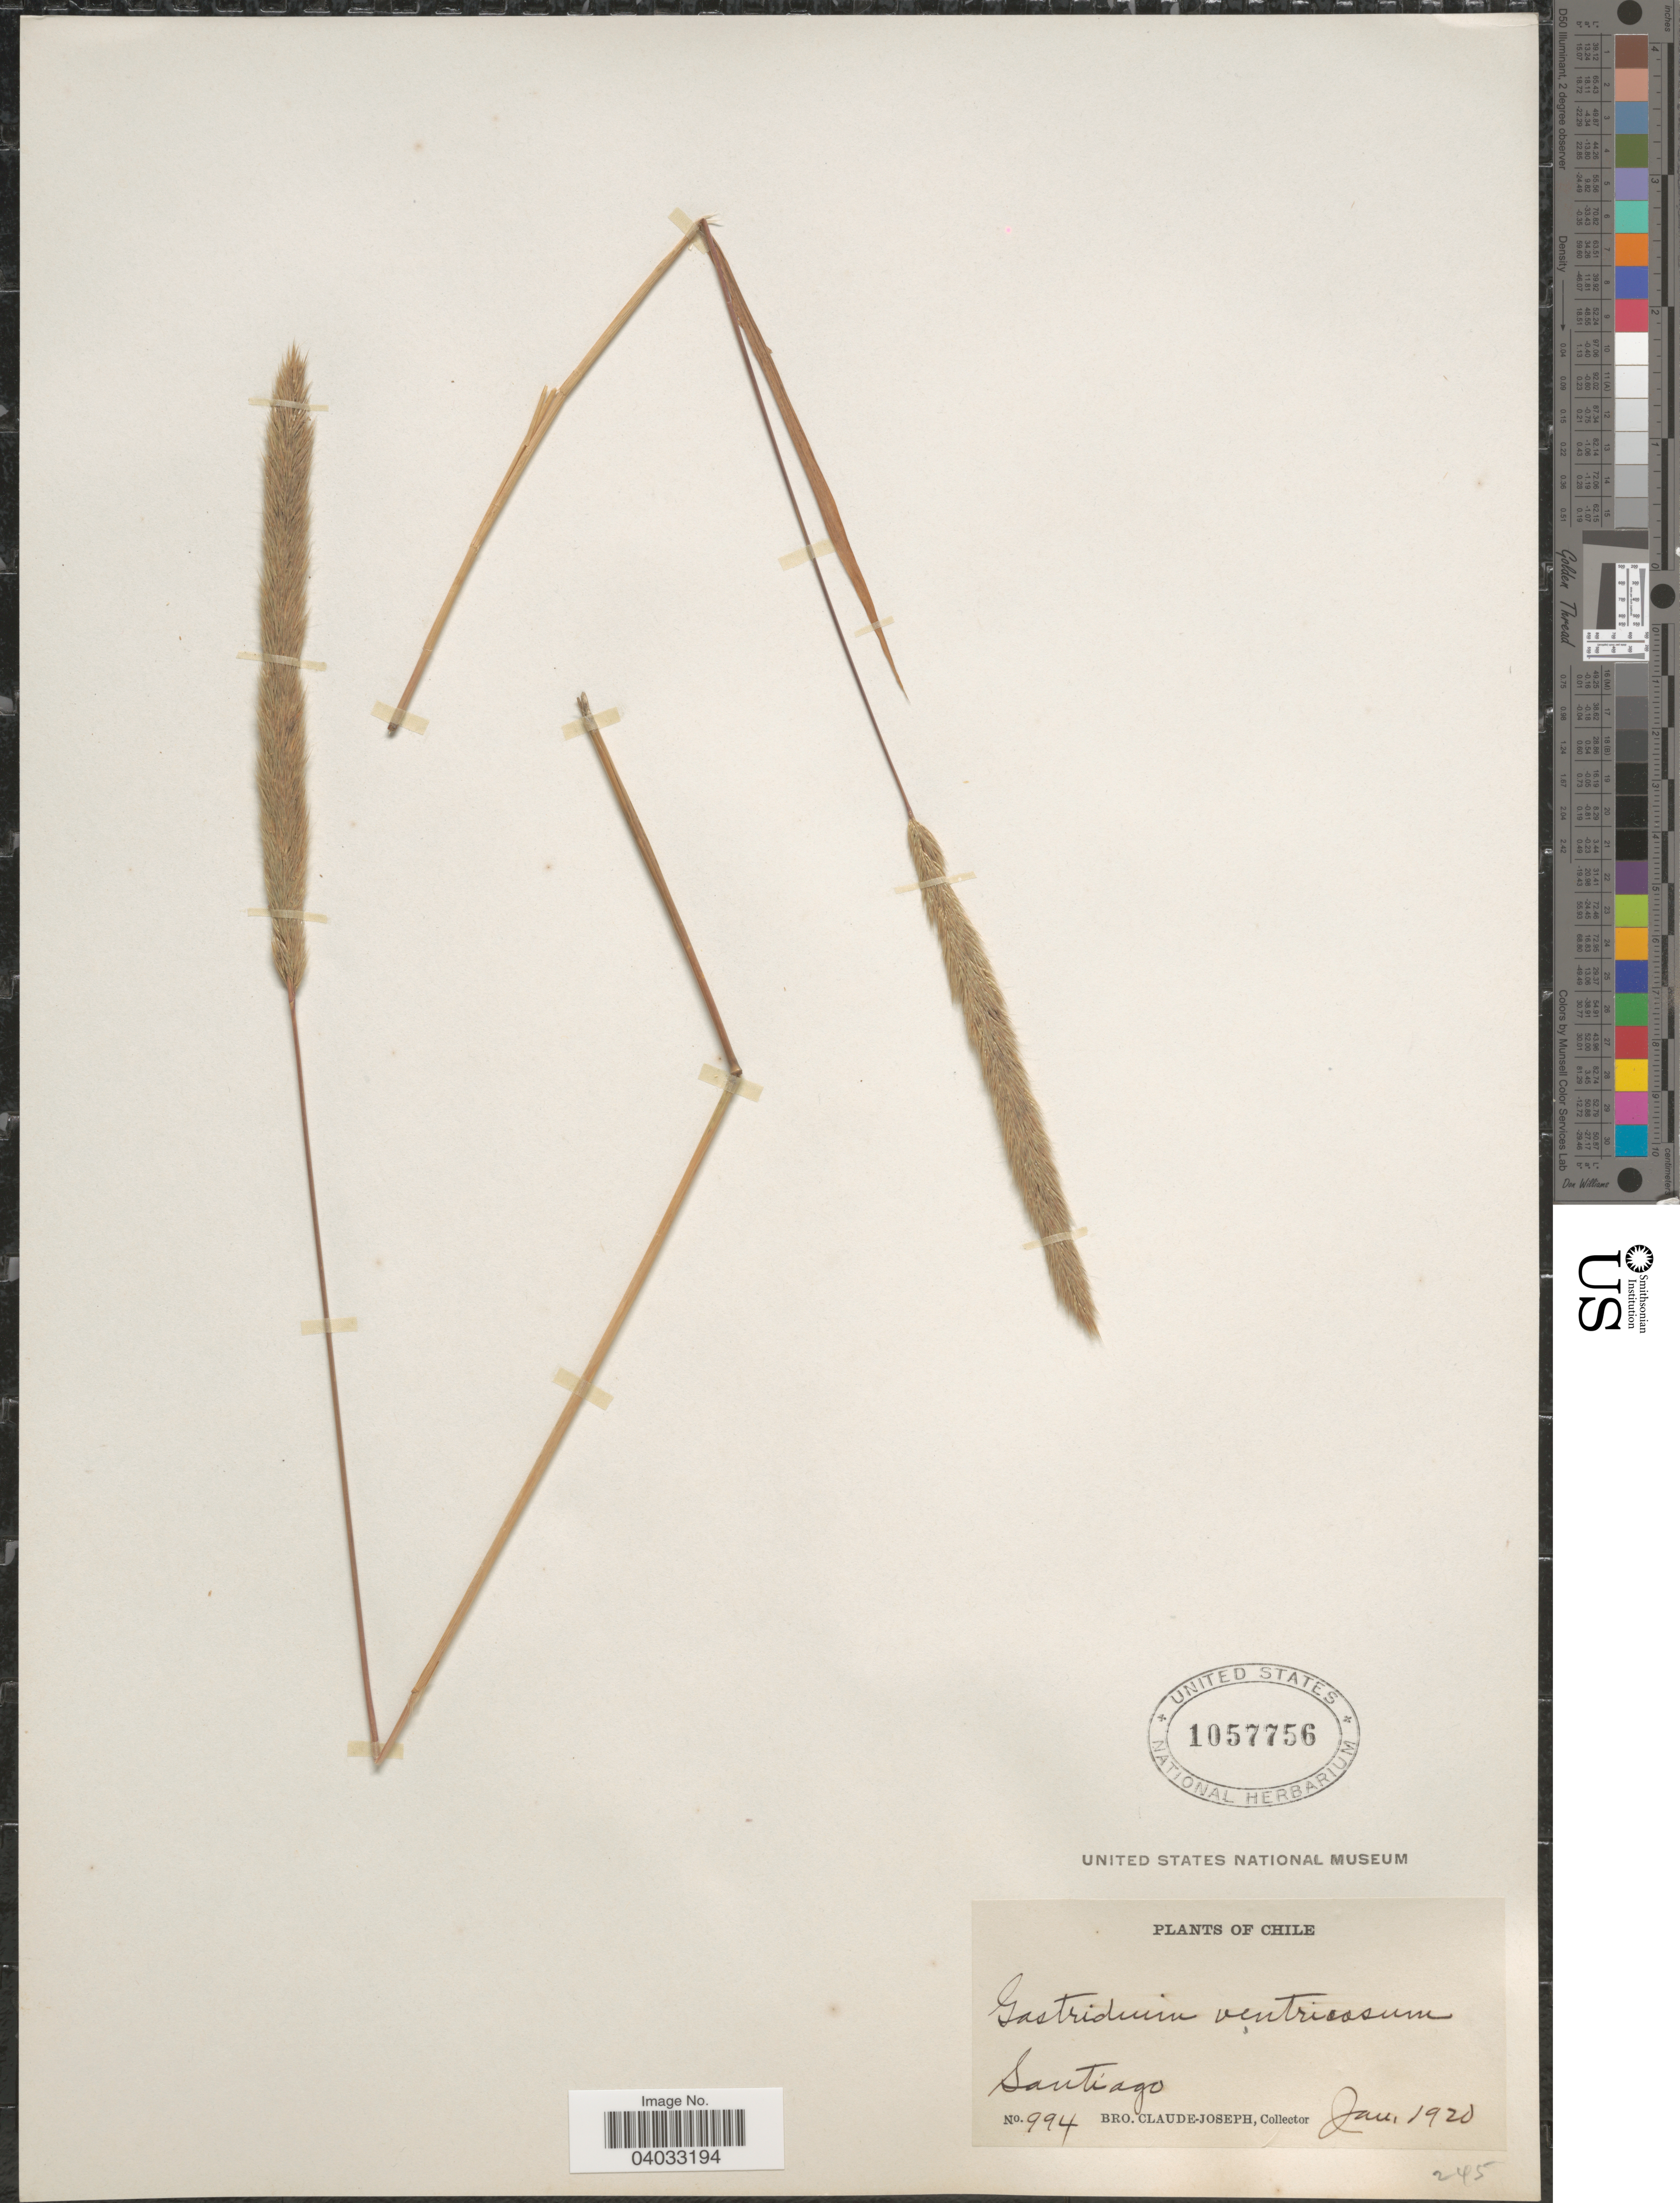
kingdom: Plantae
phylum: Tracheophyta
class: Liliopsida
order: Poales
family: Poaceae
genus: Gastridium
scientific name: Gastridium ventricosum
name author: (Gouan) Schinz & Thell.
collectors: Bro. Claude-Joseph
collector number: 994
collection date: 1920-01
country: Chile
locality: Santiago.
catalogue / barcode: US 1057756